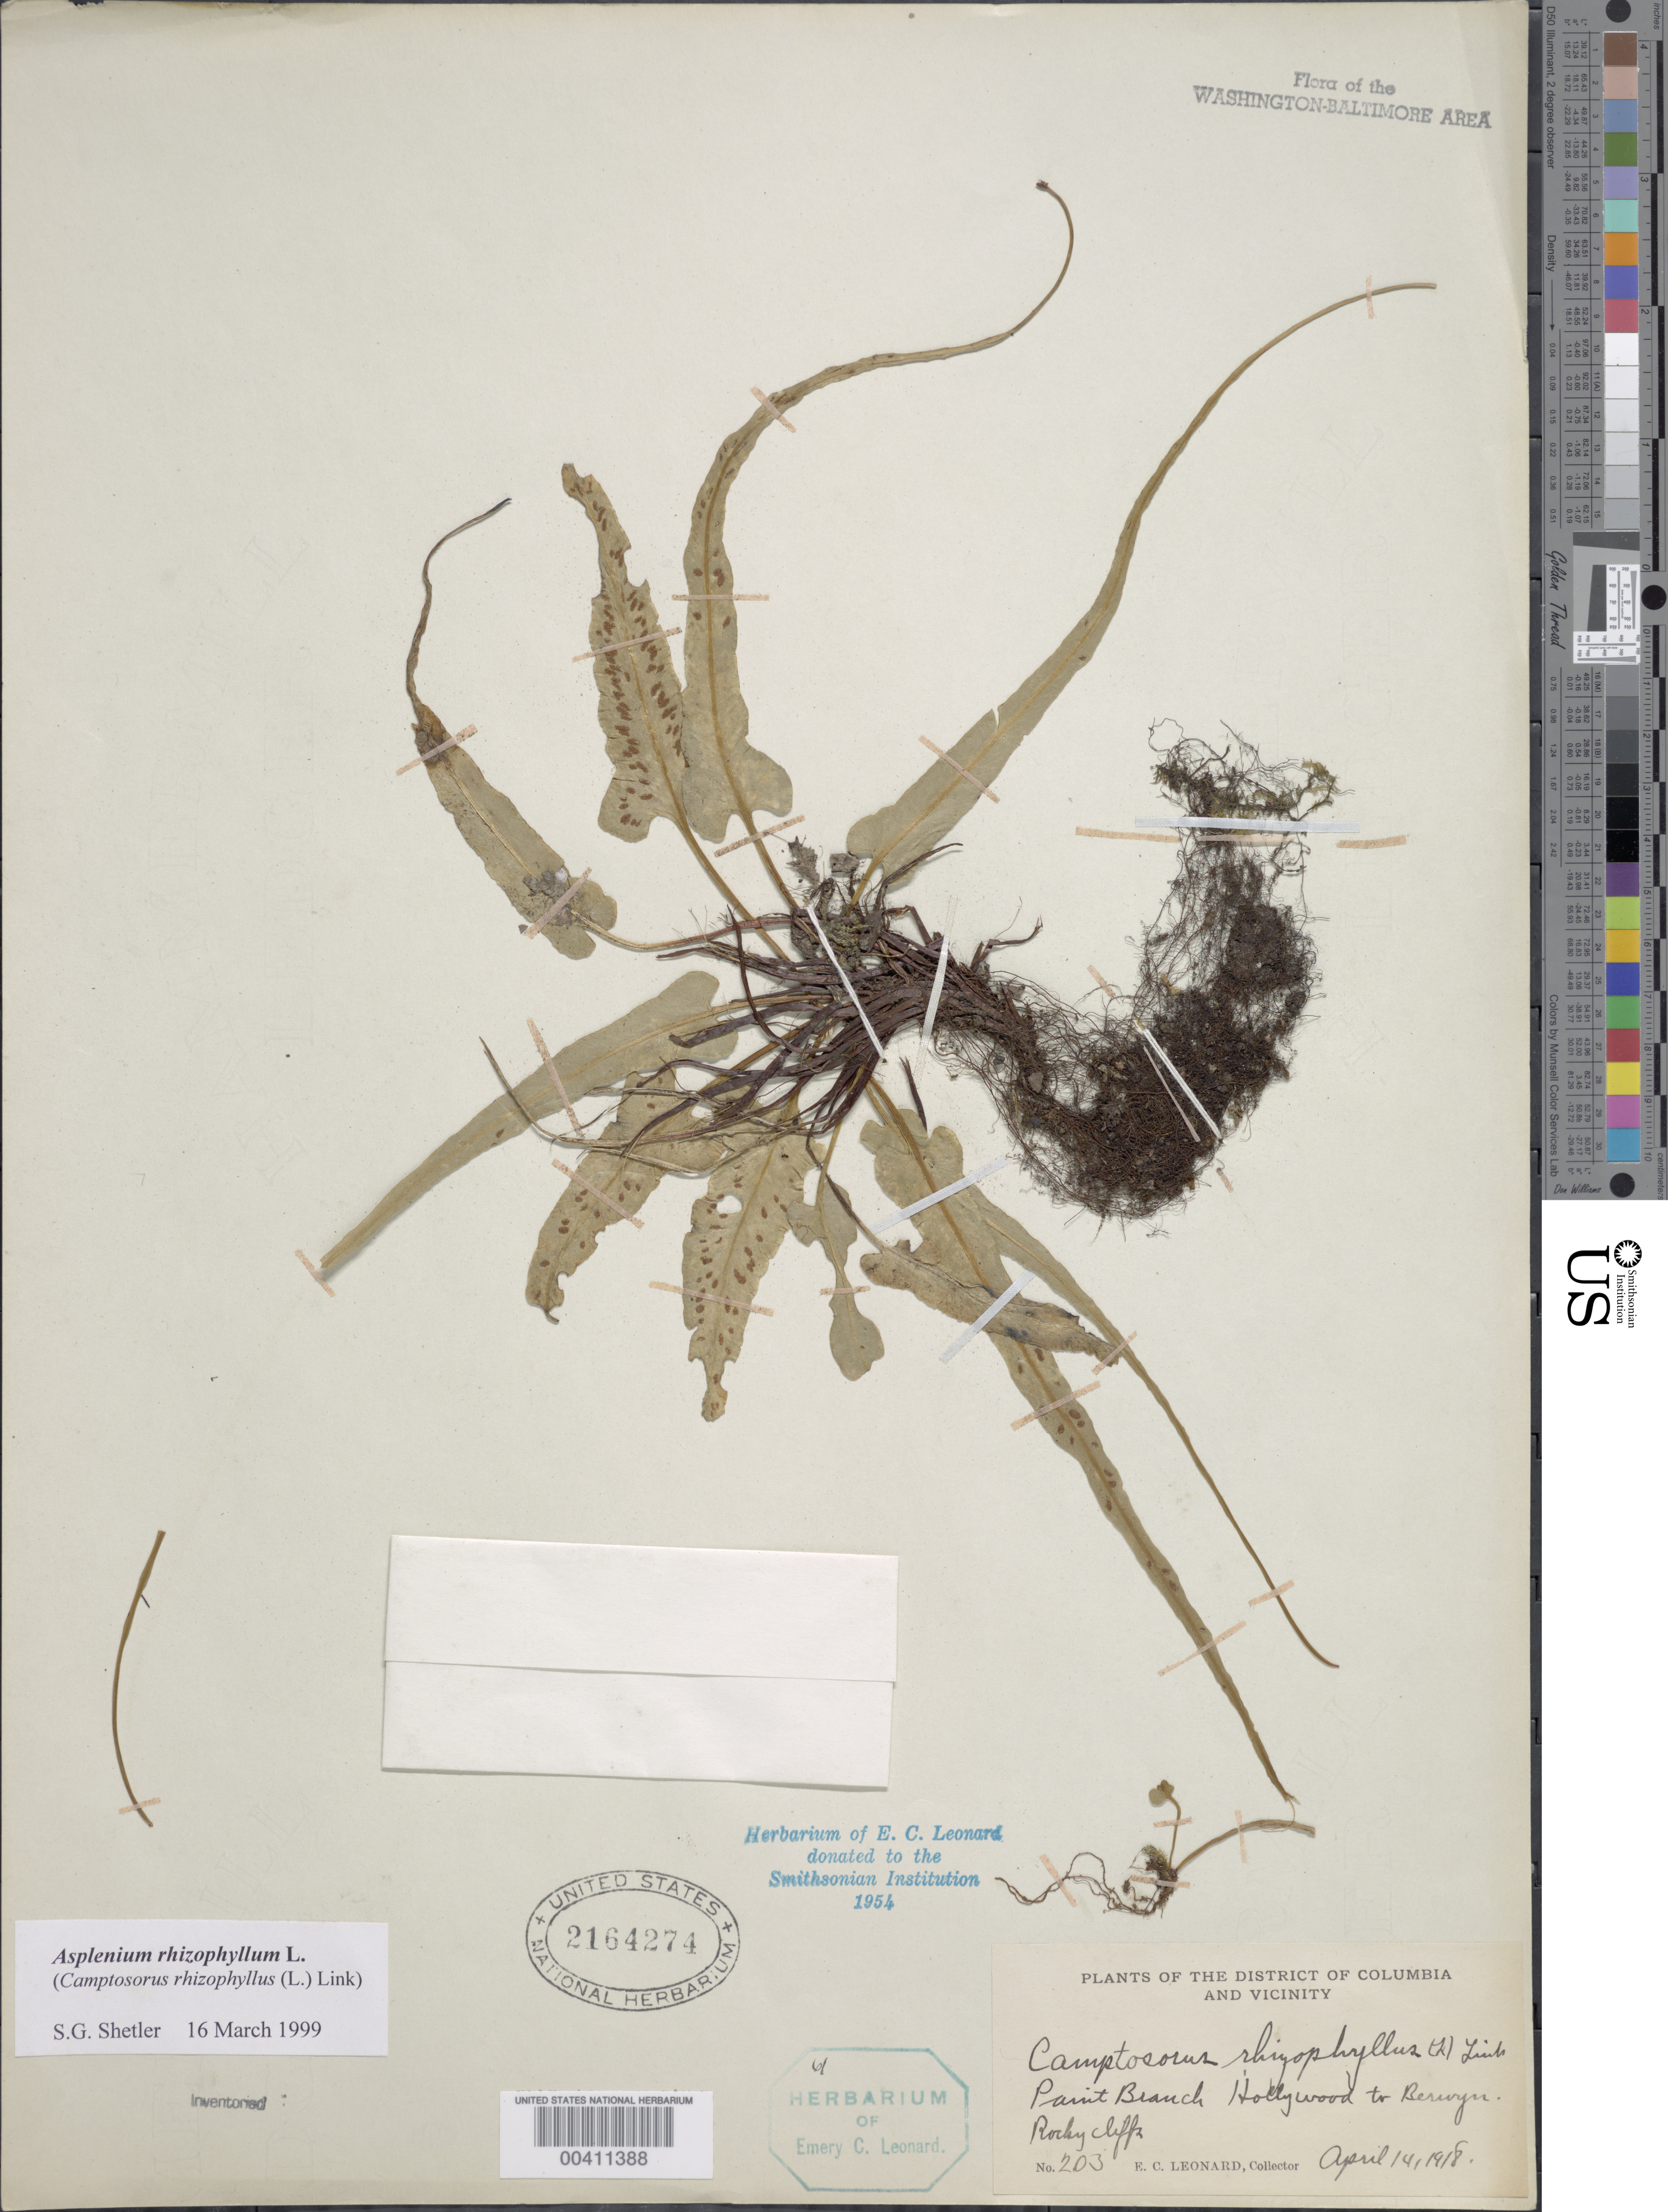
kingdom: Plantae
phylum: Tracheophyta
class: Polypodiopsida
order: Polypodiales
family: Aspleniaceae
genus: Asplenium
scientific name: Asplenium rhizophyllum var. auriculatum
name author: Hieron.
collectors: E. C. Leonard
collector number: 203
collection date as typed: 14 Apr 1918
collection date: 1918-04-14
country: United States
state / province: Maryland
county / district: Prince George's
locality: Paint Branch, Hollywood to Berwyn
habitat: Rocky cliffs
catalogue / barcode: US 2164274